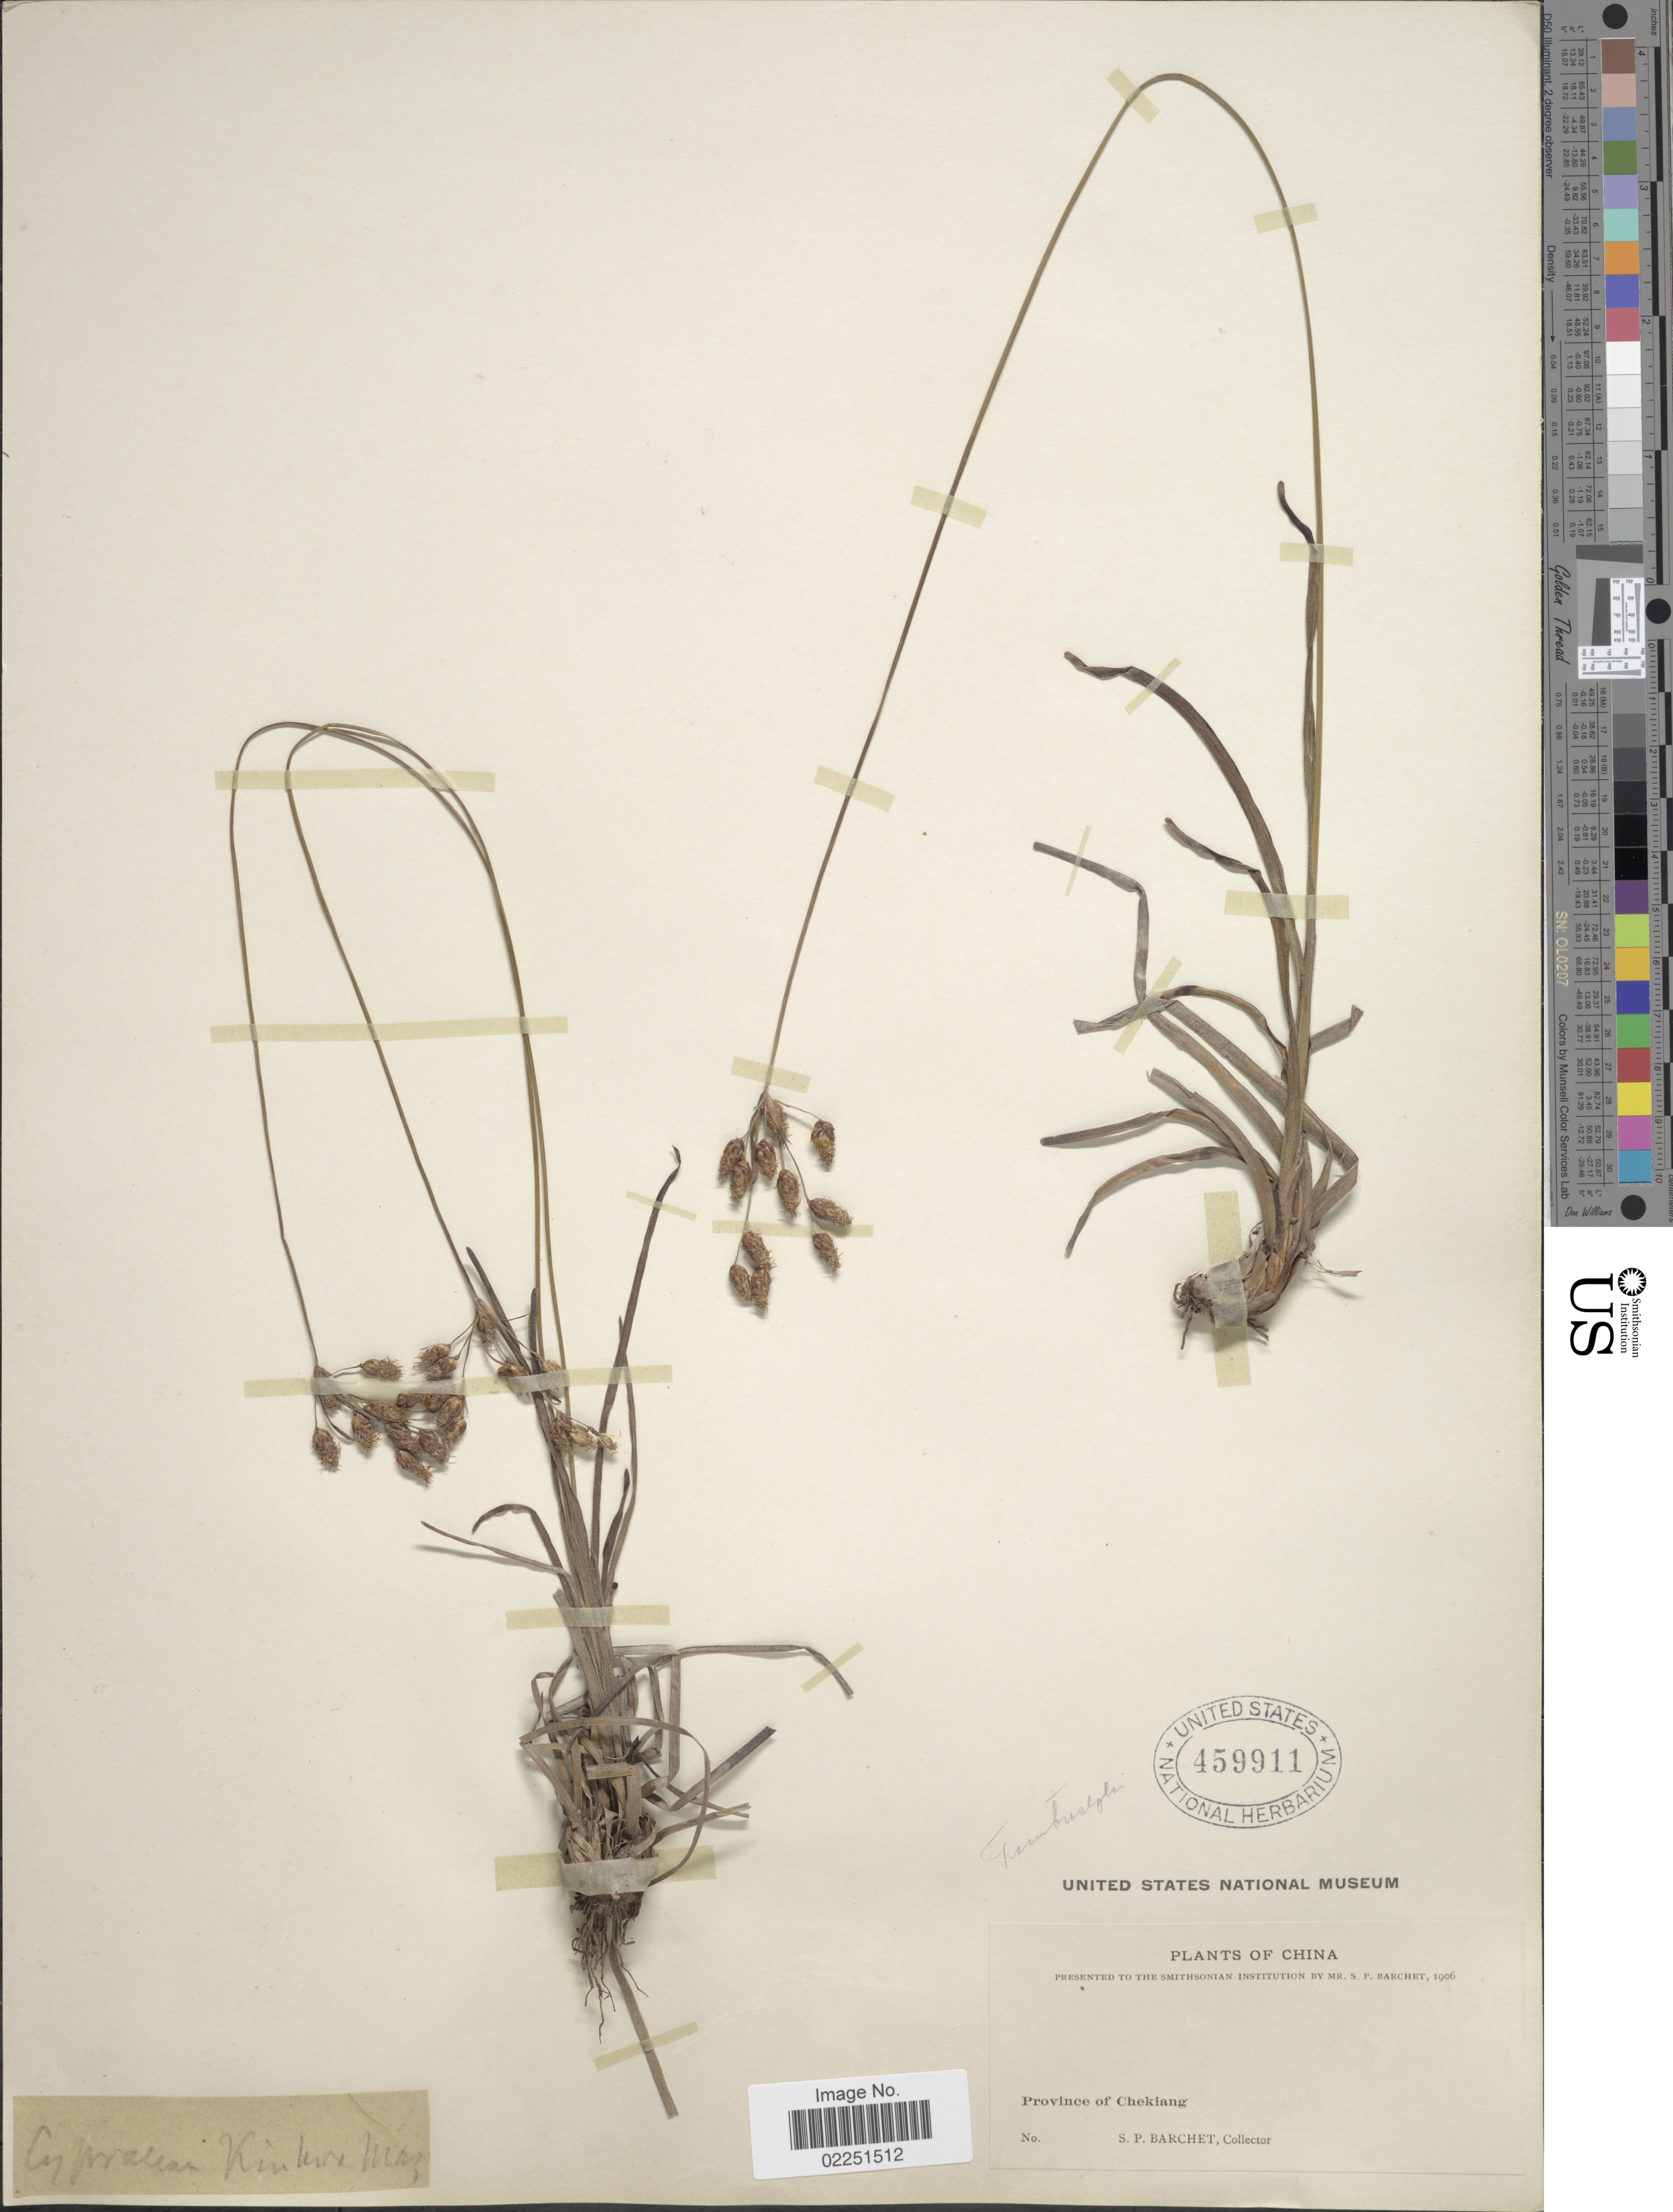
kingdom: Plantae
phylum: Tracheophyta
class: Liliopsida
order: Poales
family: Cyperaceae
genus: Fimbristylis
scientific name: Fimbristylis sp.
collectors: S. P. Barchet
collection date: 1906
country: China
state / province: Zhejiang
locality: Province of Chekiang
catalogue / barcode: US 459911